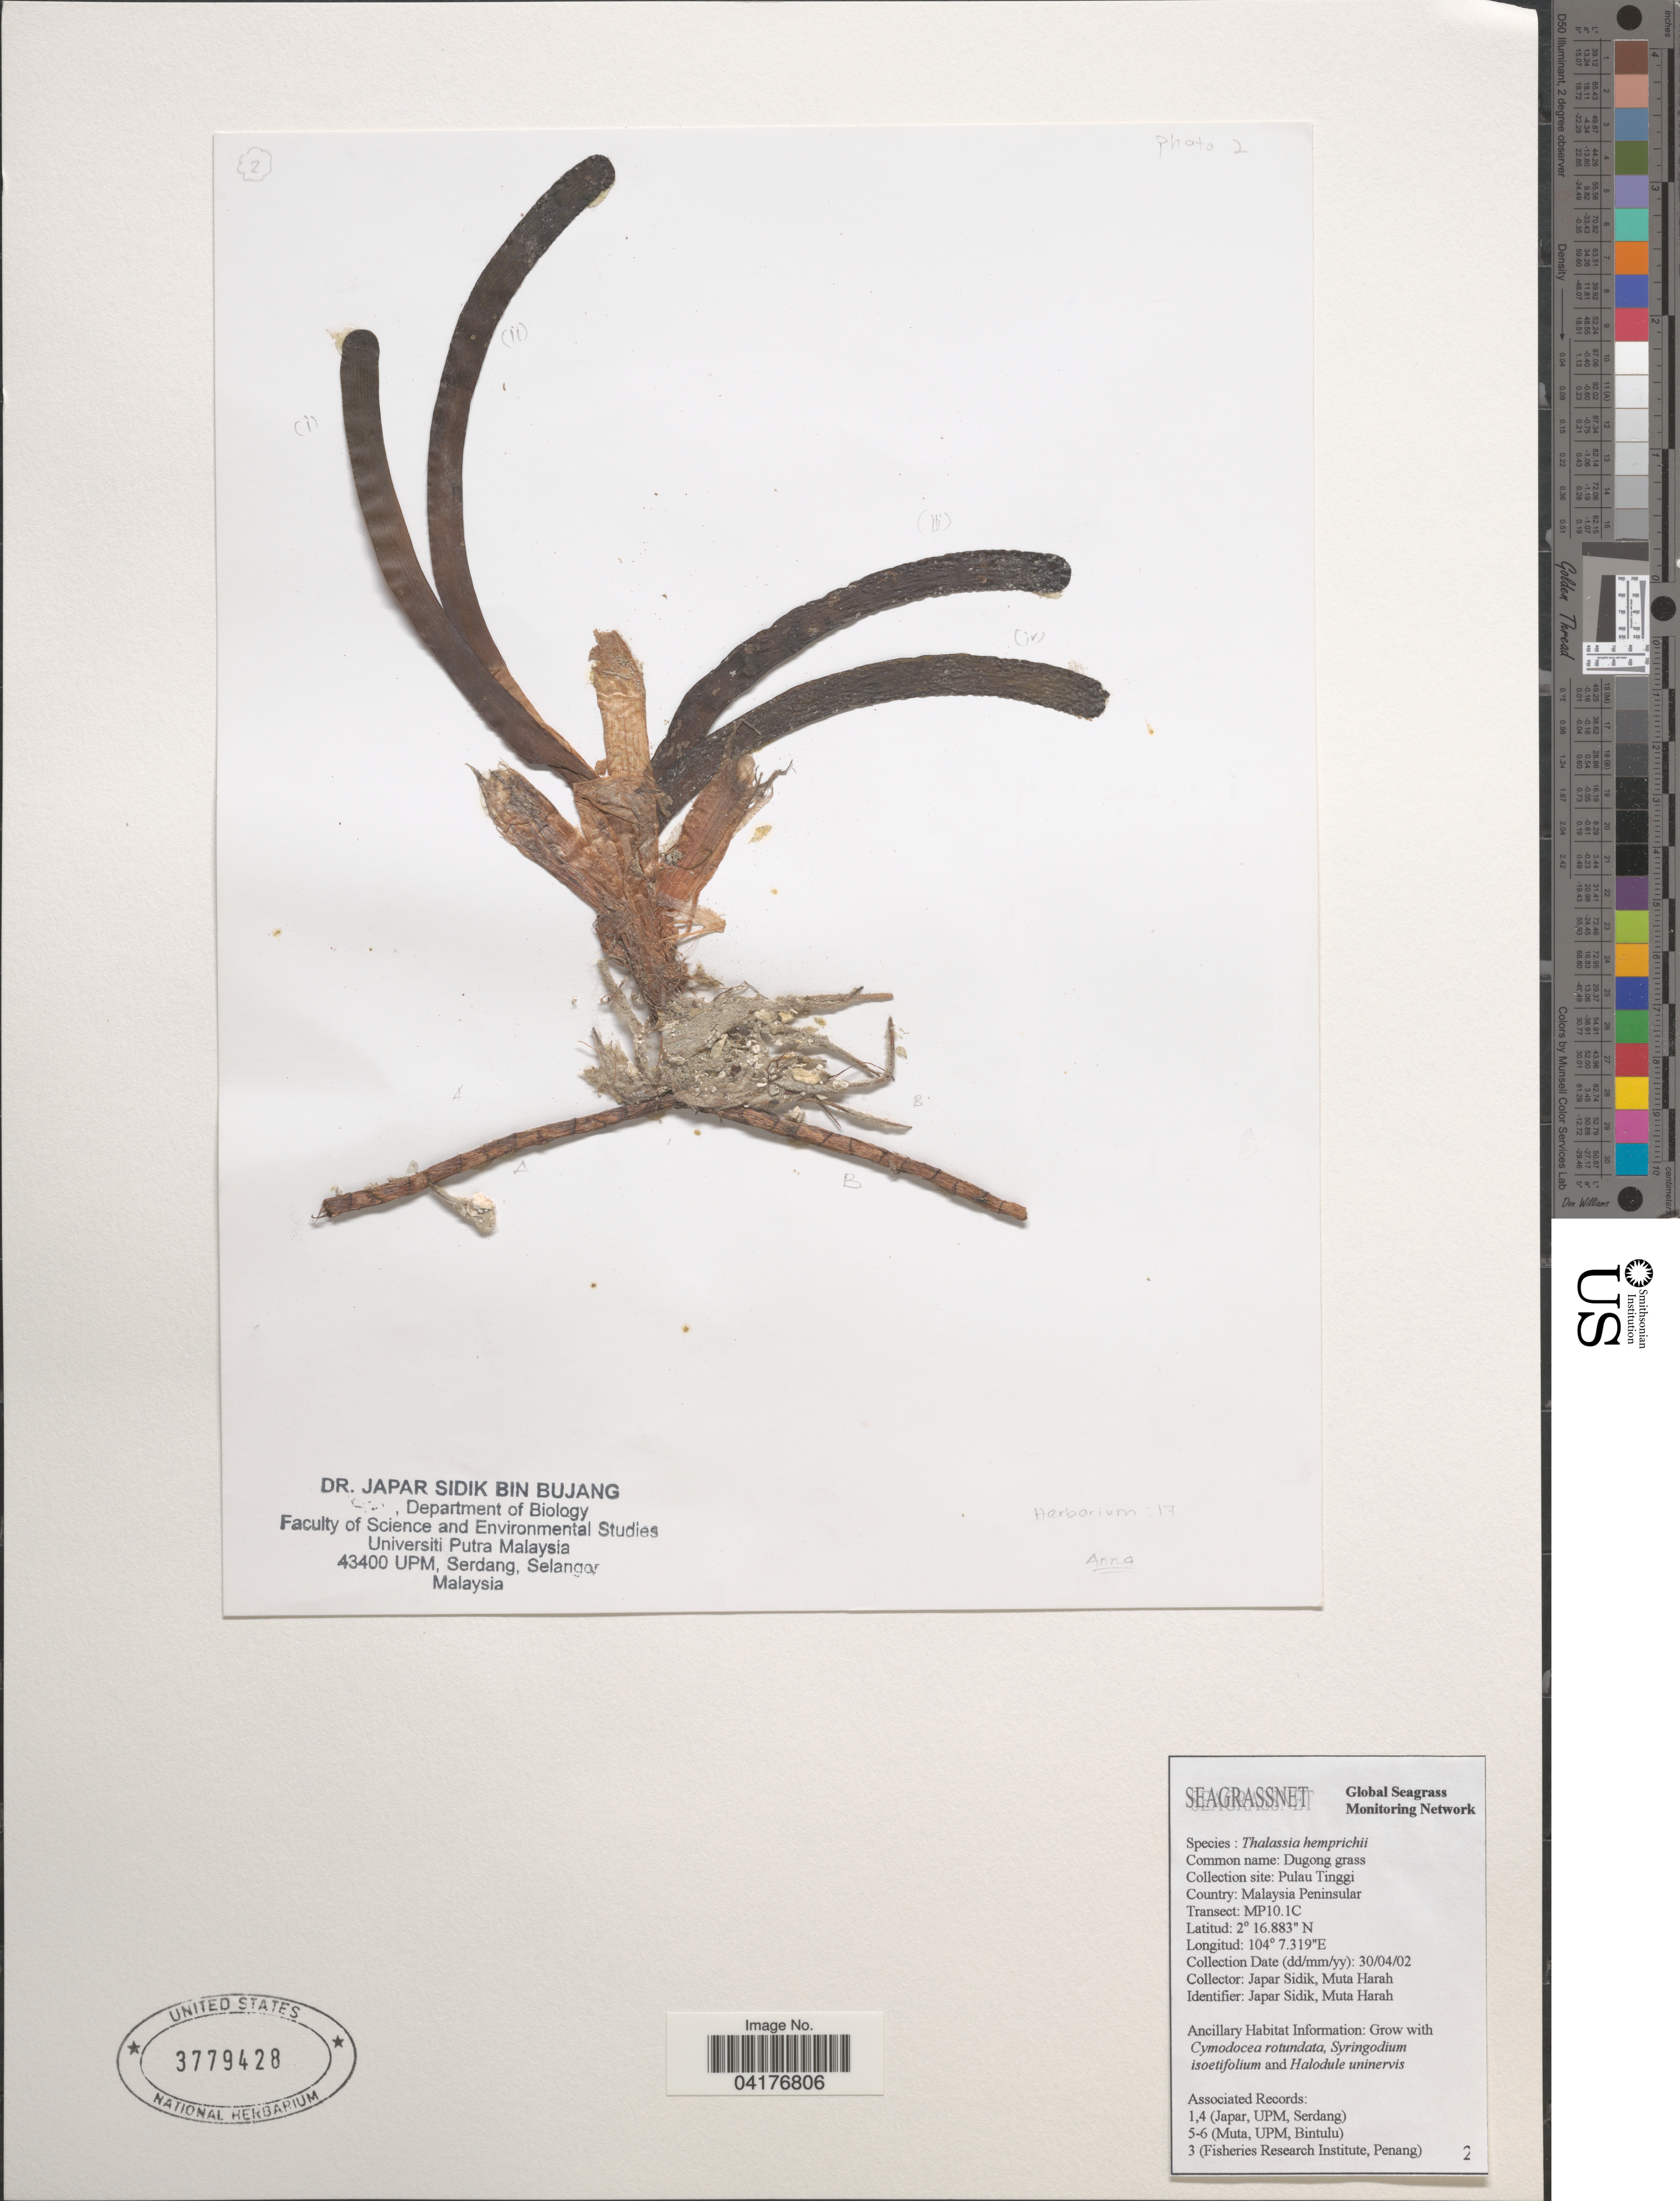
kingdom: Plantae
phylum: Tracheophyta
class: Liliopsida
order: Alismatales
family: Hydrocharitaceae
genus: Enhalus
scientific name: Enhalus acoroides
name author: (L. f.) Royle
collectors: J. Sidik & M. Harah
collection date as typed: Transcribed d/m/y: 30/4/2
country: Malaysia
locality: Pulau Tinggi. Malaysia Peninsular. Transect: MP10.1C.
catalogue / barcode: US 3779428